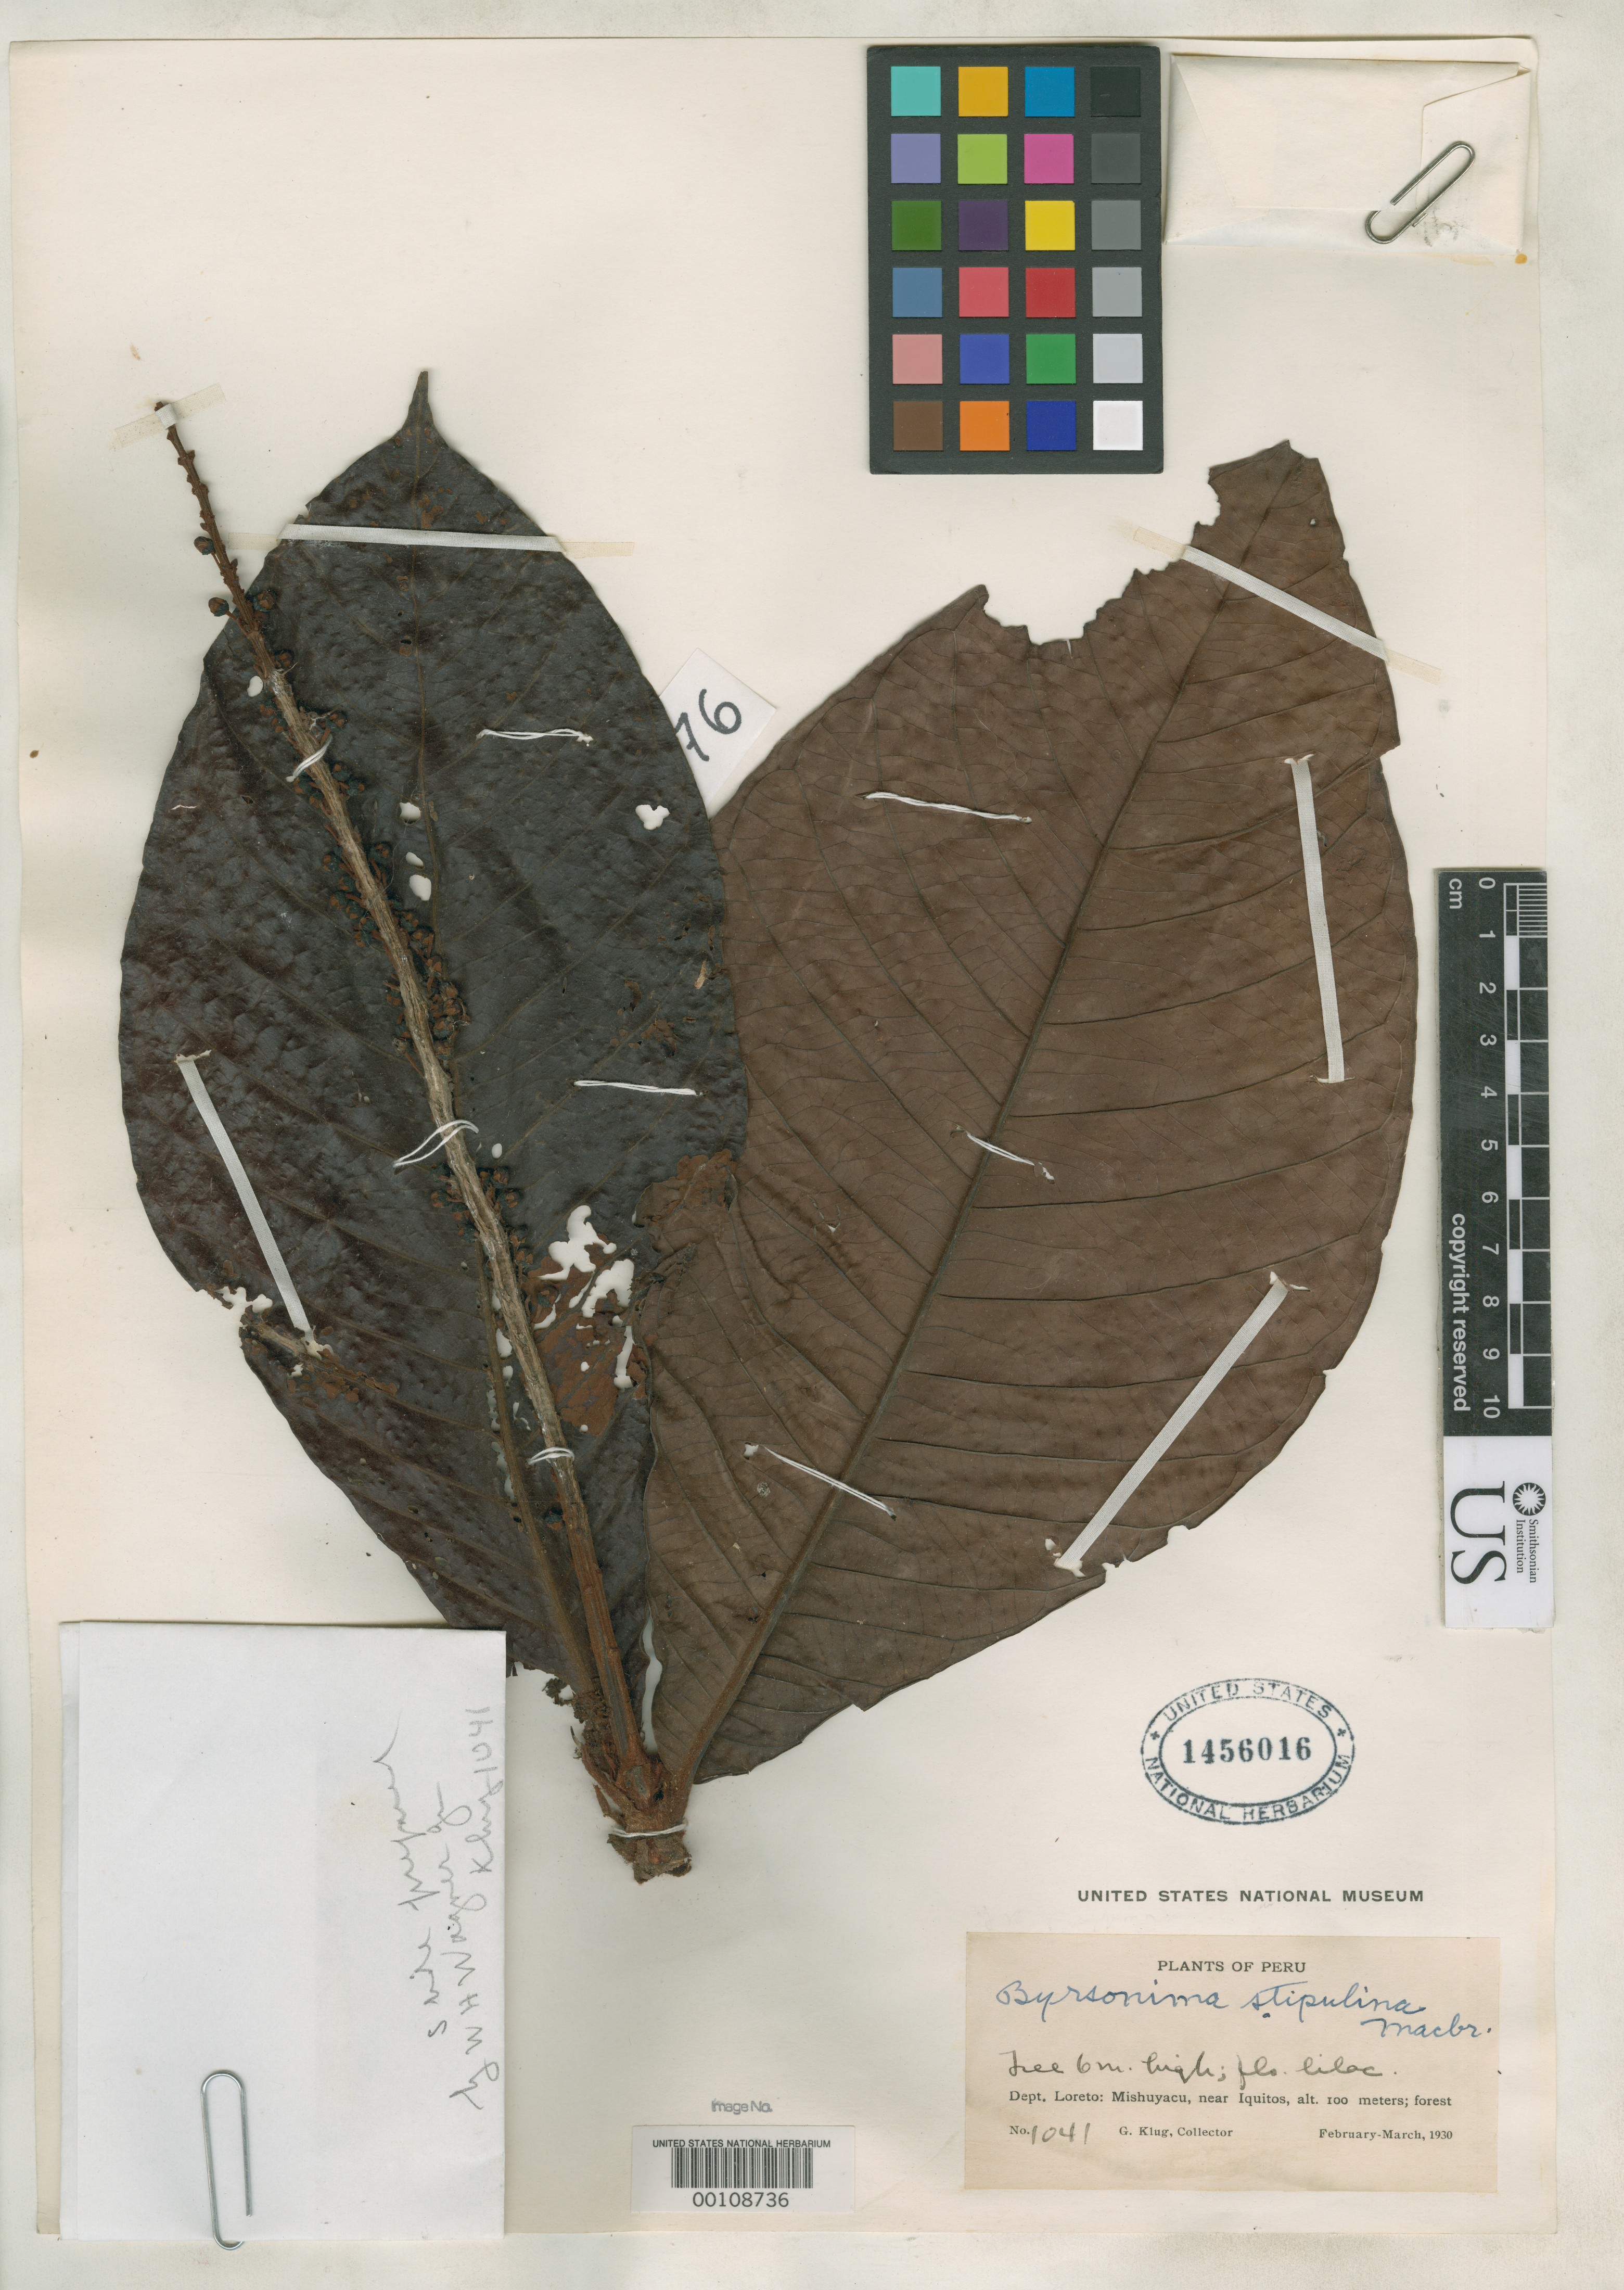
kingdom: Plantae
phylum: Tracheophyta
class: Magnoliopsida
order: Malpighiales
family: Malpighiaceae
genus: Byrsonima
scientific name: Byrsonima stipulina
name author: J.F. Macbr.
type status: Holotype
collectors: G. Klug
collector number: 1041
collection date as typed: Feb 1930 to -- Mar 1930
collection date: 1930-02/1930-03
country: Peru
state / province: Loreto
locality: Mishuyacu, near Iquitos.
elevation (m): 100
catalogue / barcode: US 1456016